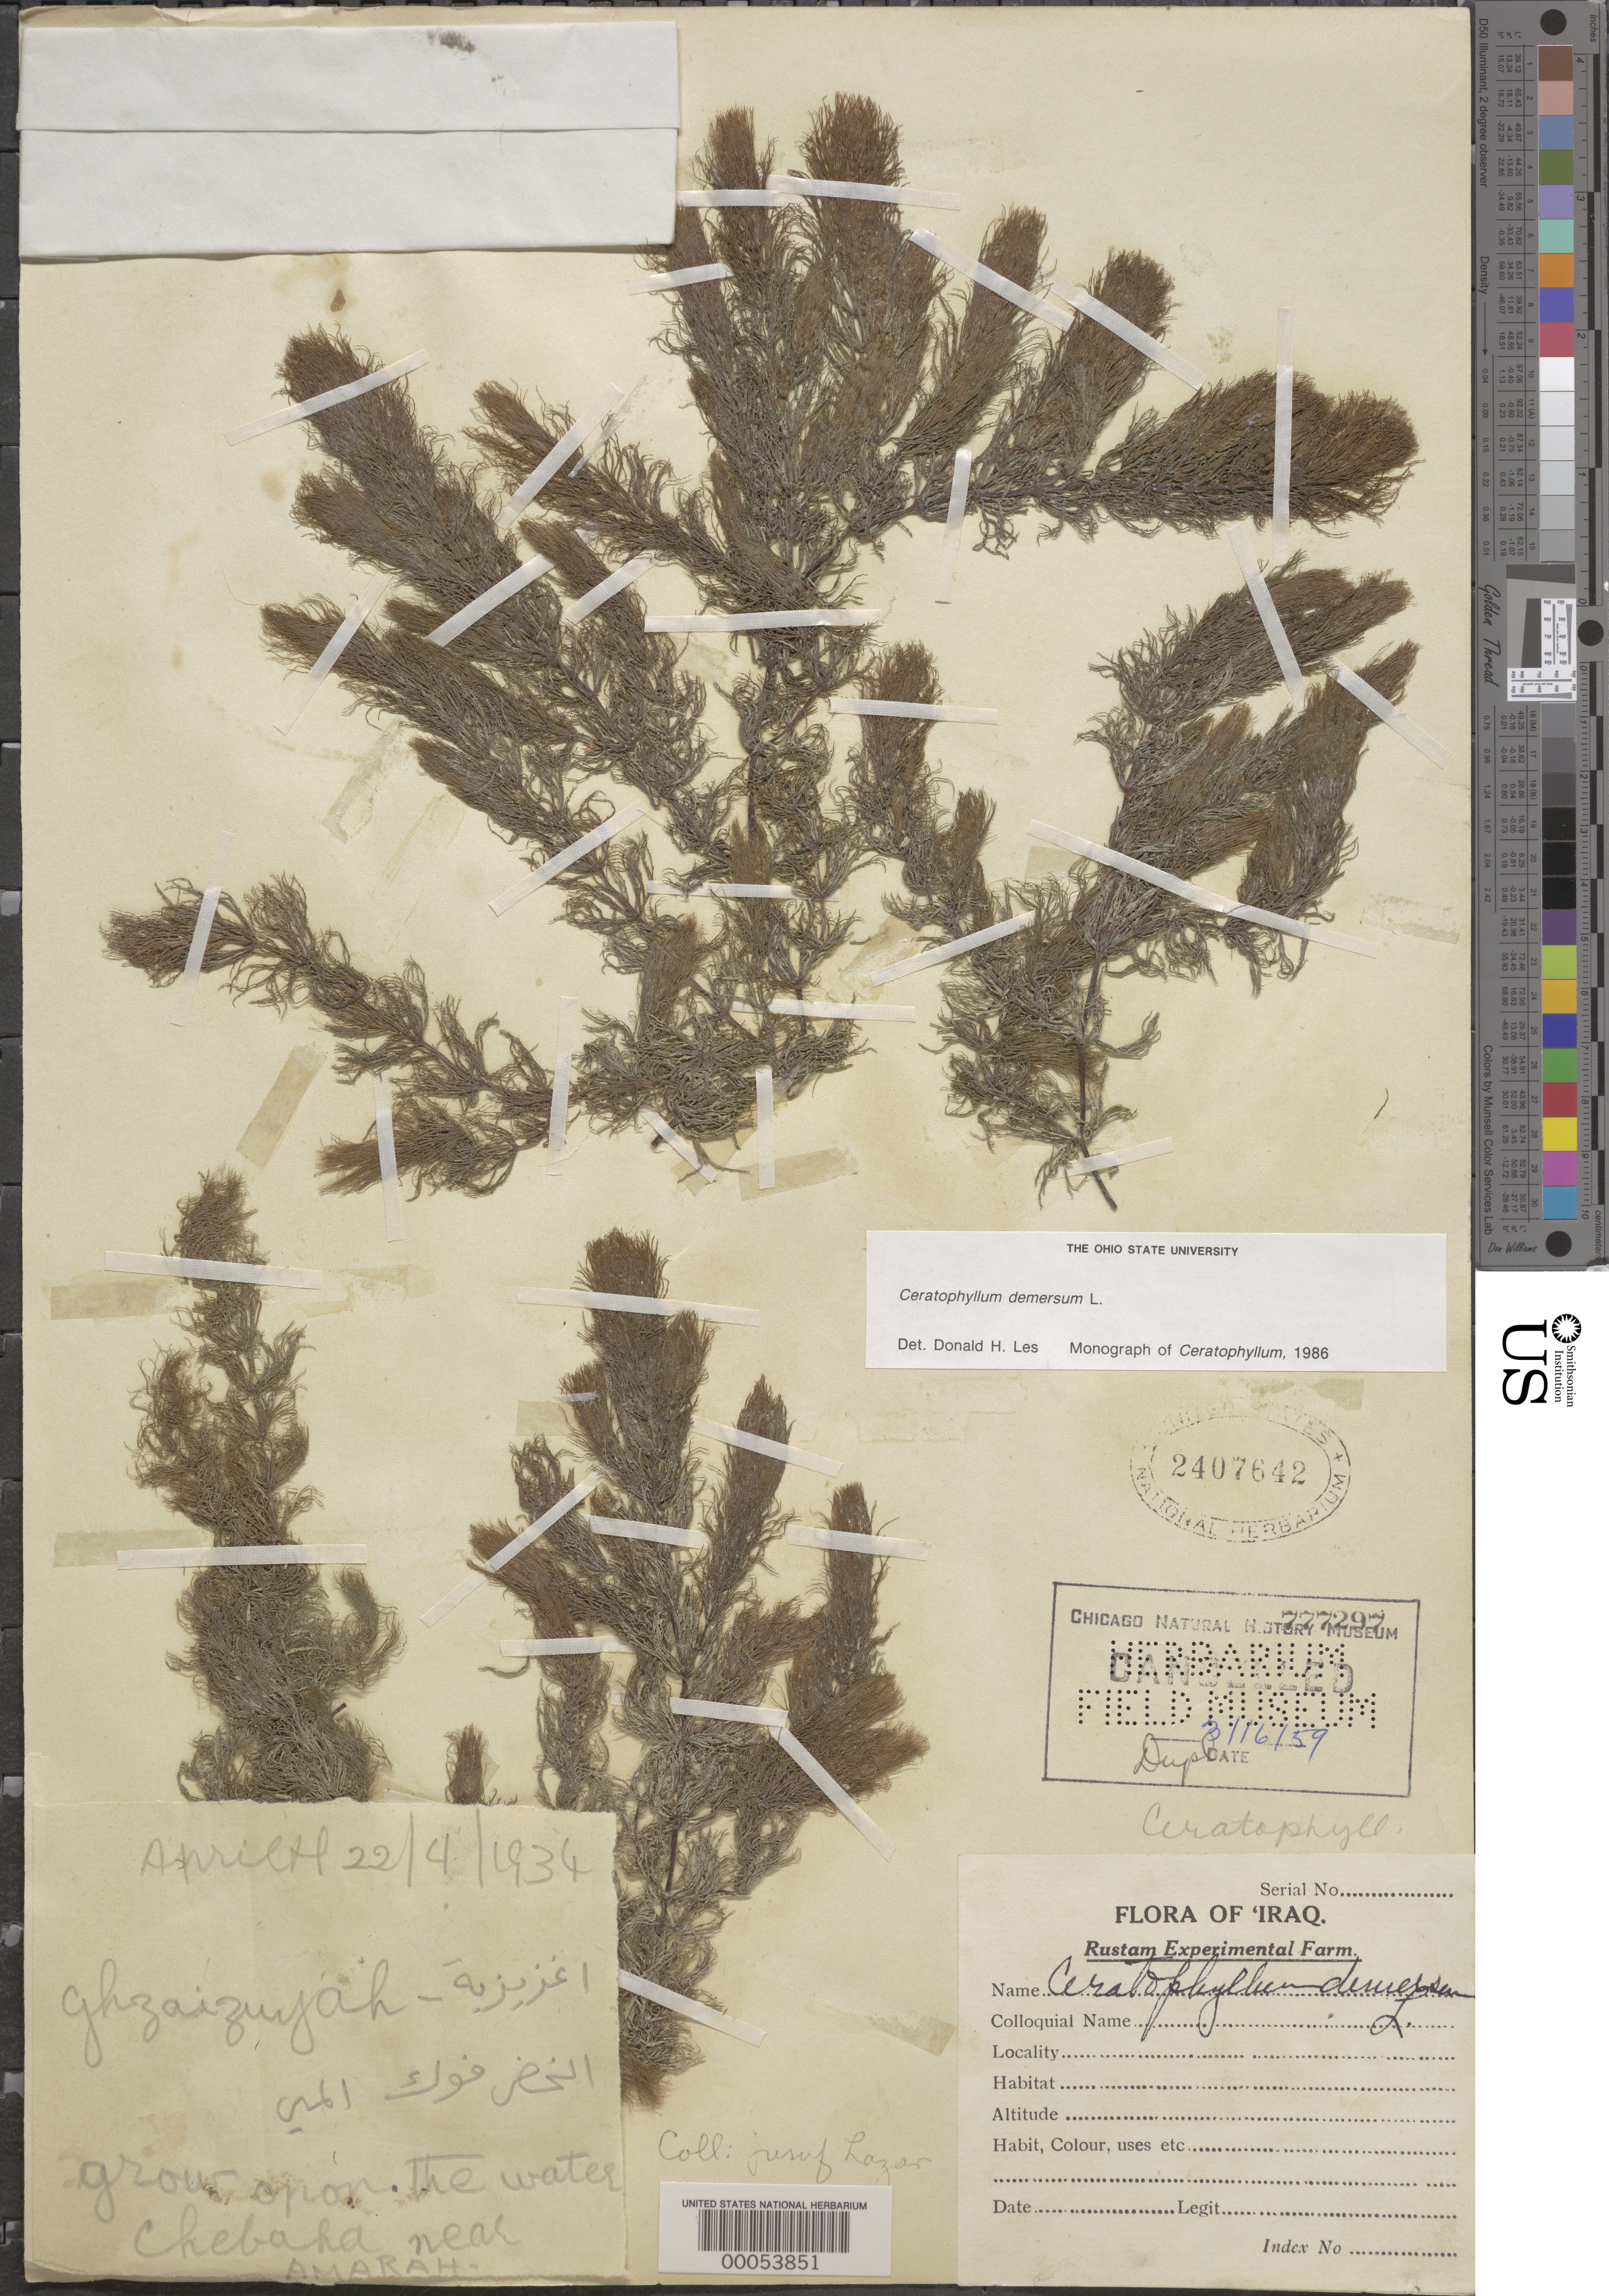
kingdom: Plantae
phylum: Tracheophyta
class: Magnoliopsida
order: Ceratophyllales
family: Ceratophyllaceae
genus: Ceratophyllum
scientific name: Ceratophyllum demersum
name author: L.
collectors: Y. Lazar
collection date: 1934-04-22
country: Iraq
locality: Grow opon. The water Chebaha near Amarah.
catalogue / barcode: US 2407642